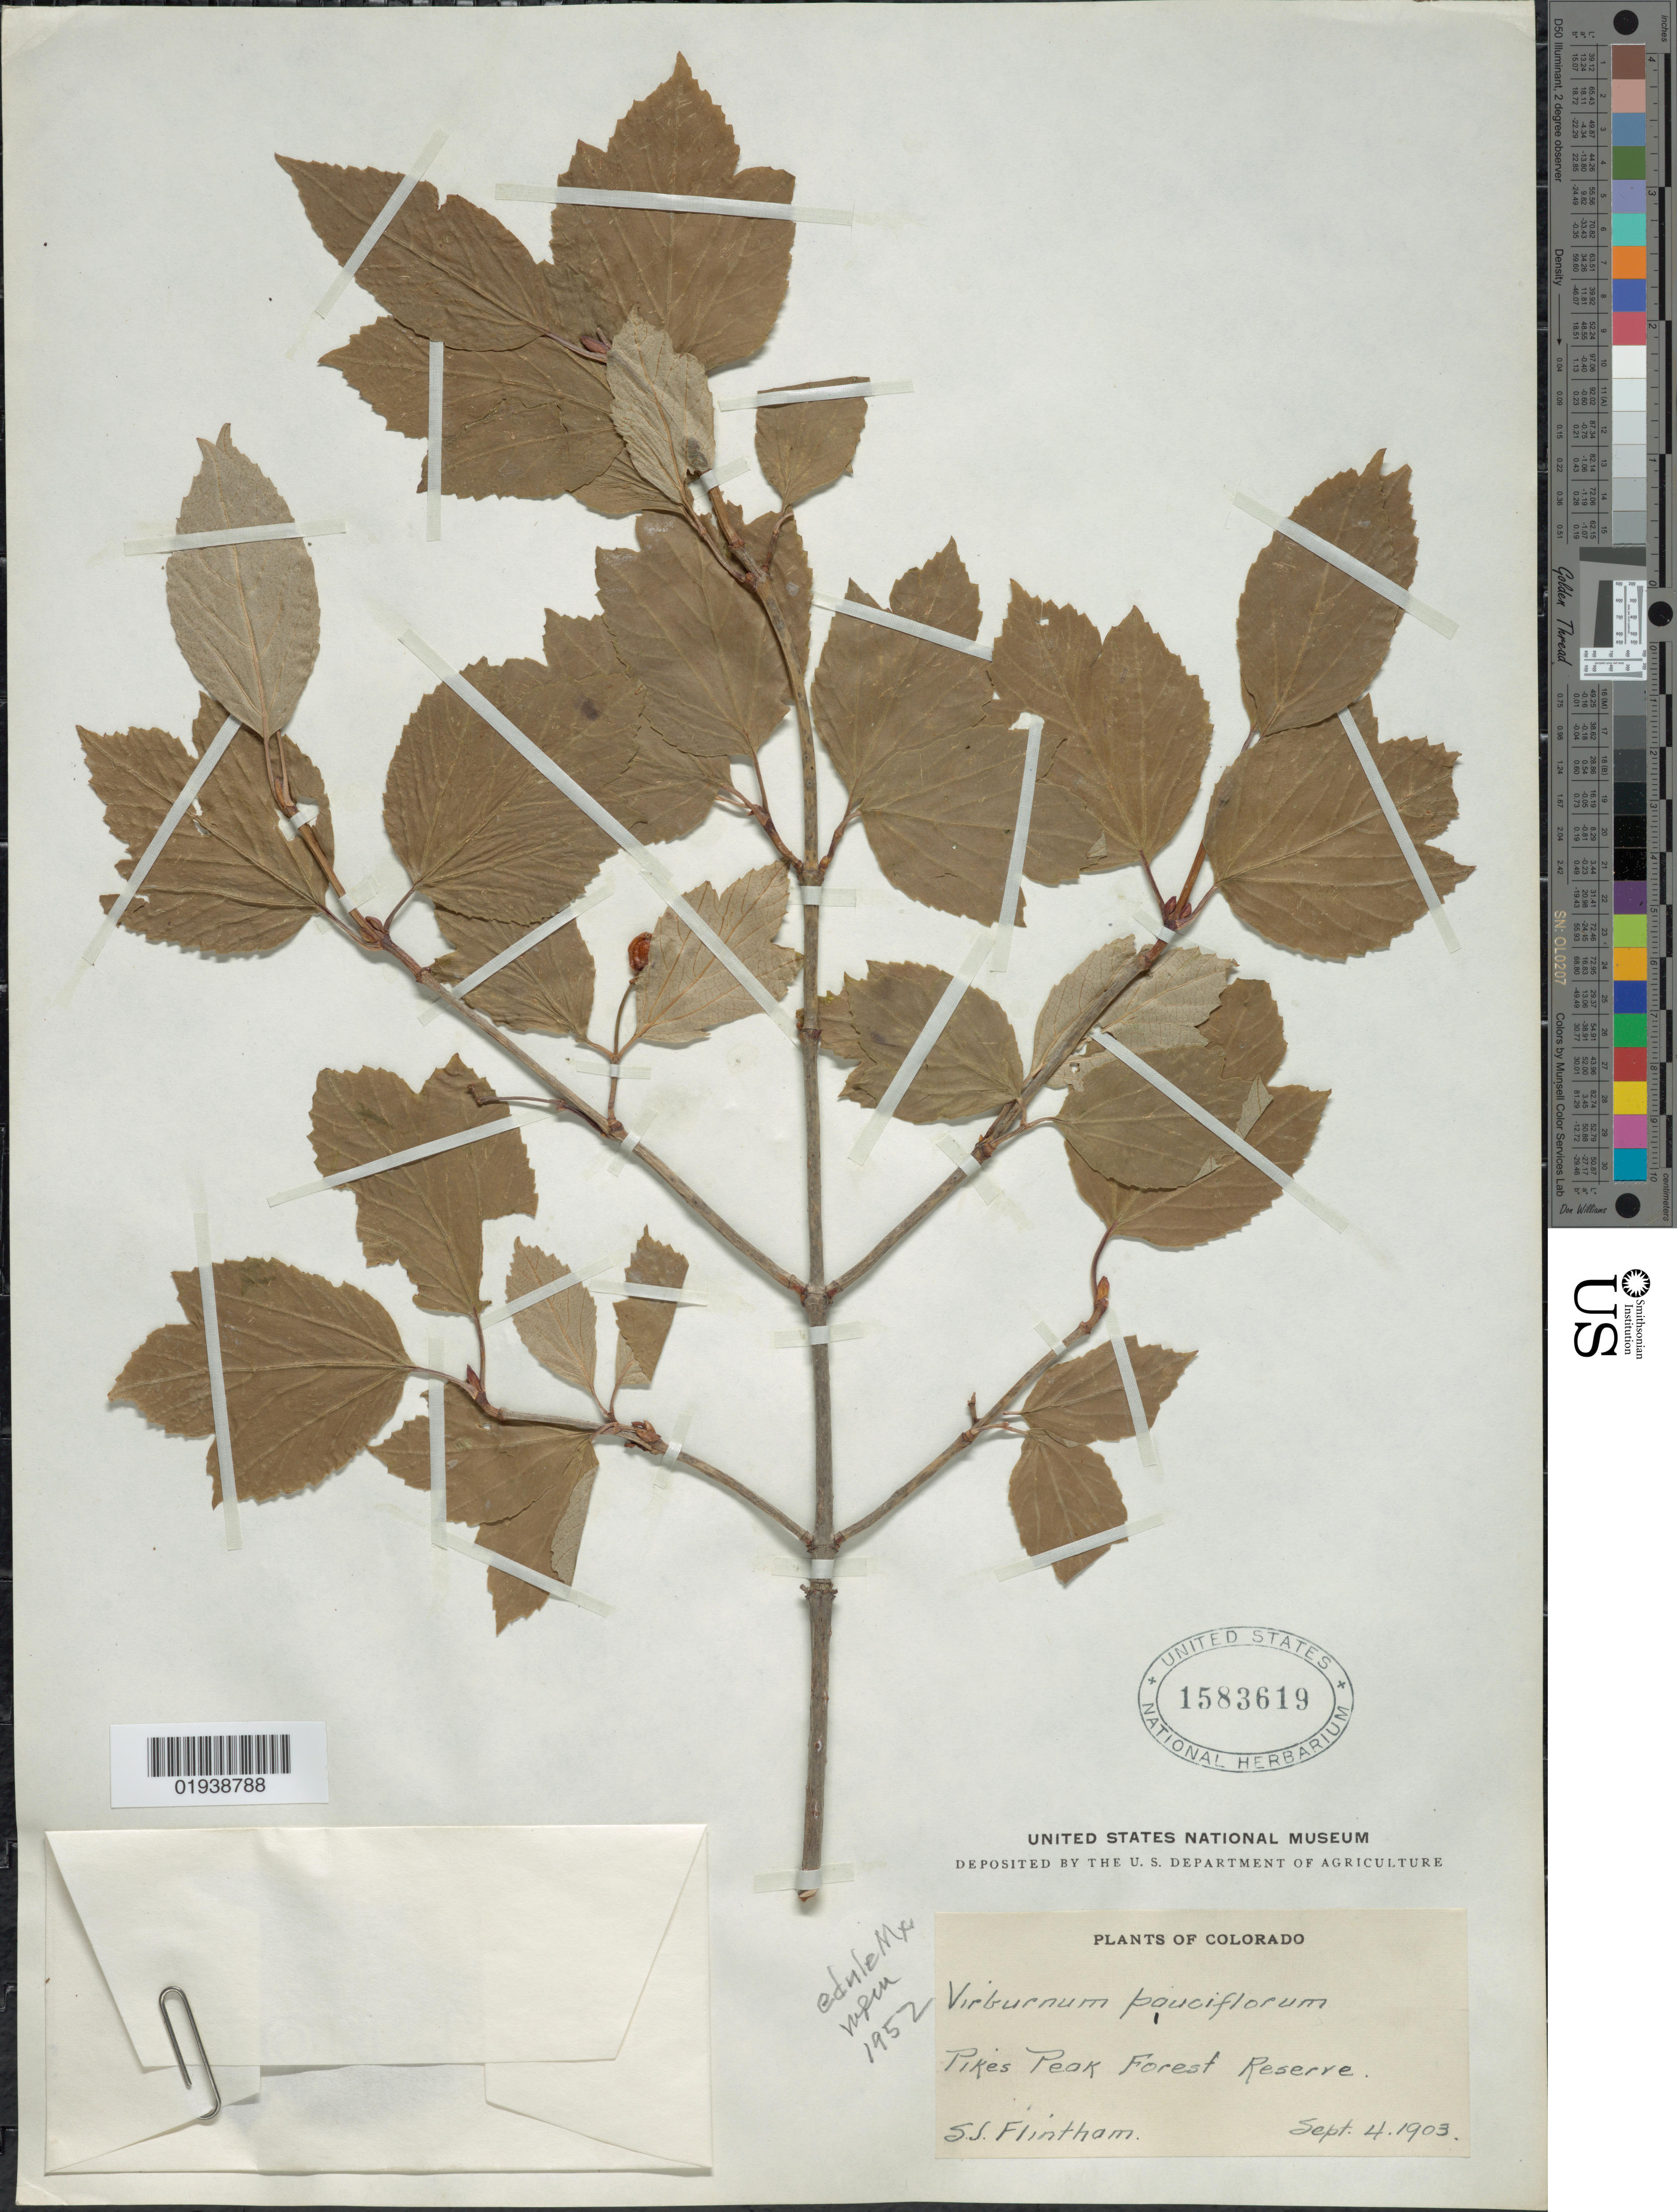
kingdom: Plantae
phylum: Tracheophyta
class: Magnoliopsida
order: Dipsacales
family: Viburnaceae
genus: Viburnum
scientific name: Viburnum edule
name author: (Michx.) Raf.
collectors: S. Flintham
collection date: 1903-09-04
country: United States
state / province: Colorado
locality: Pikes Peak Forest Reserve.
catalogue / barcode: US 1583619